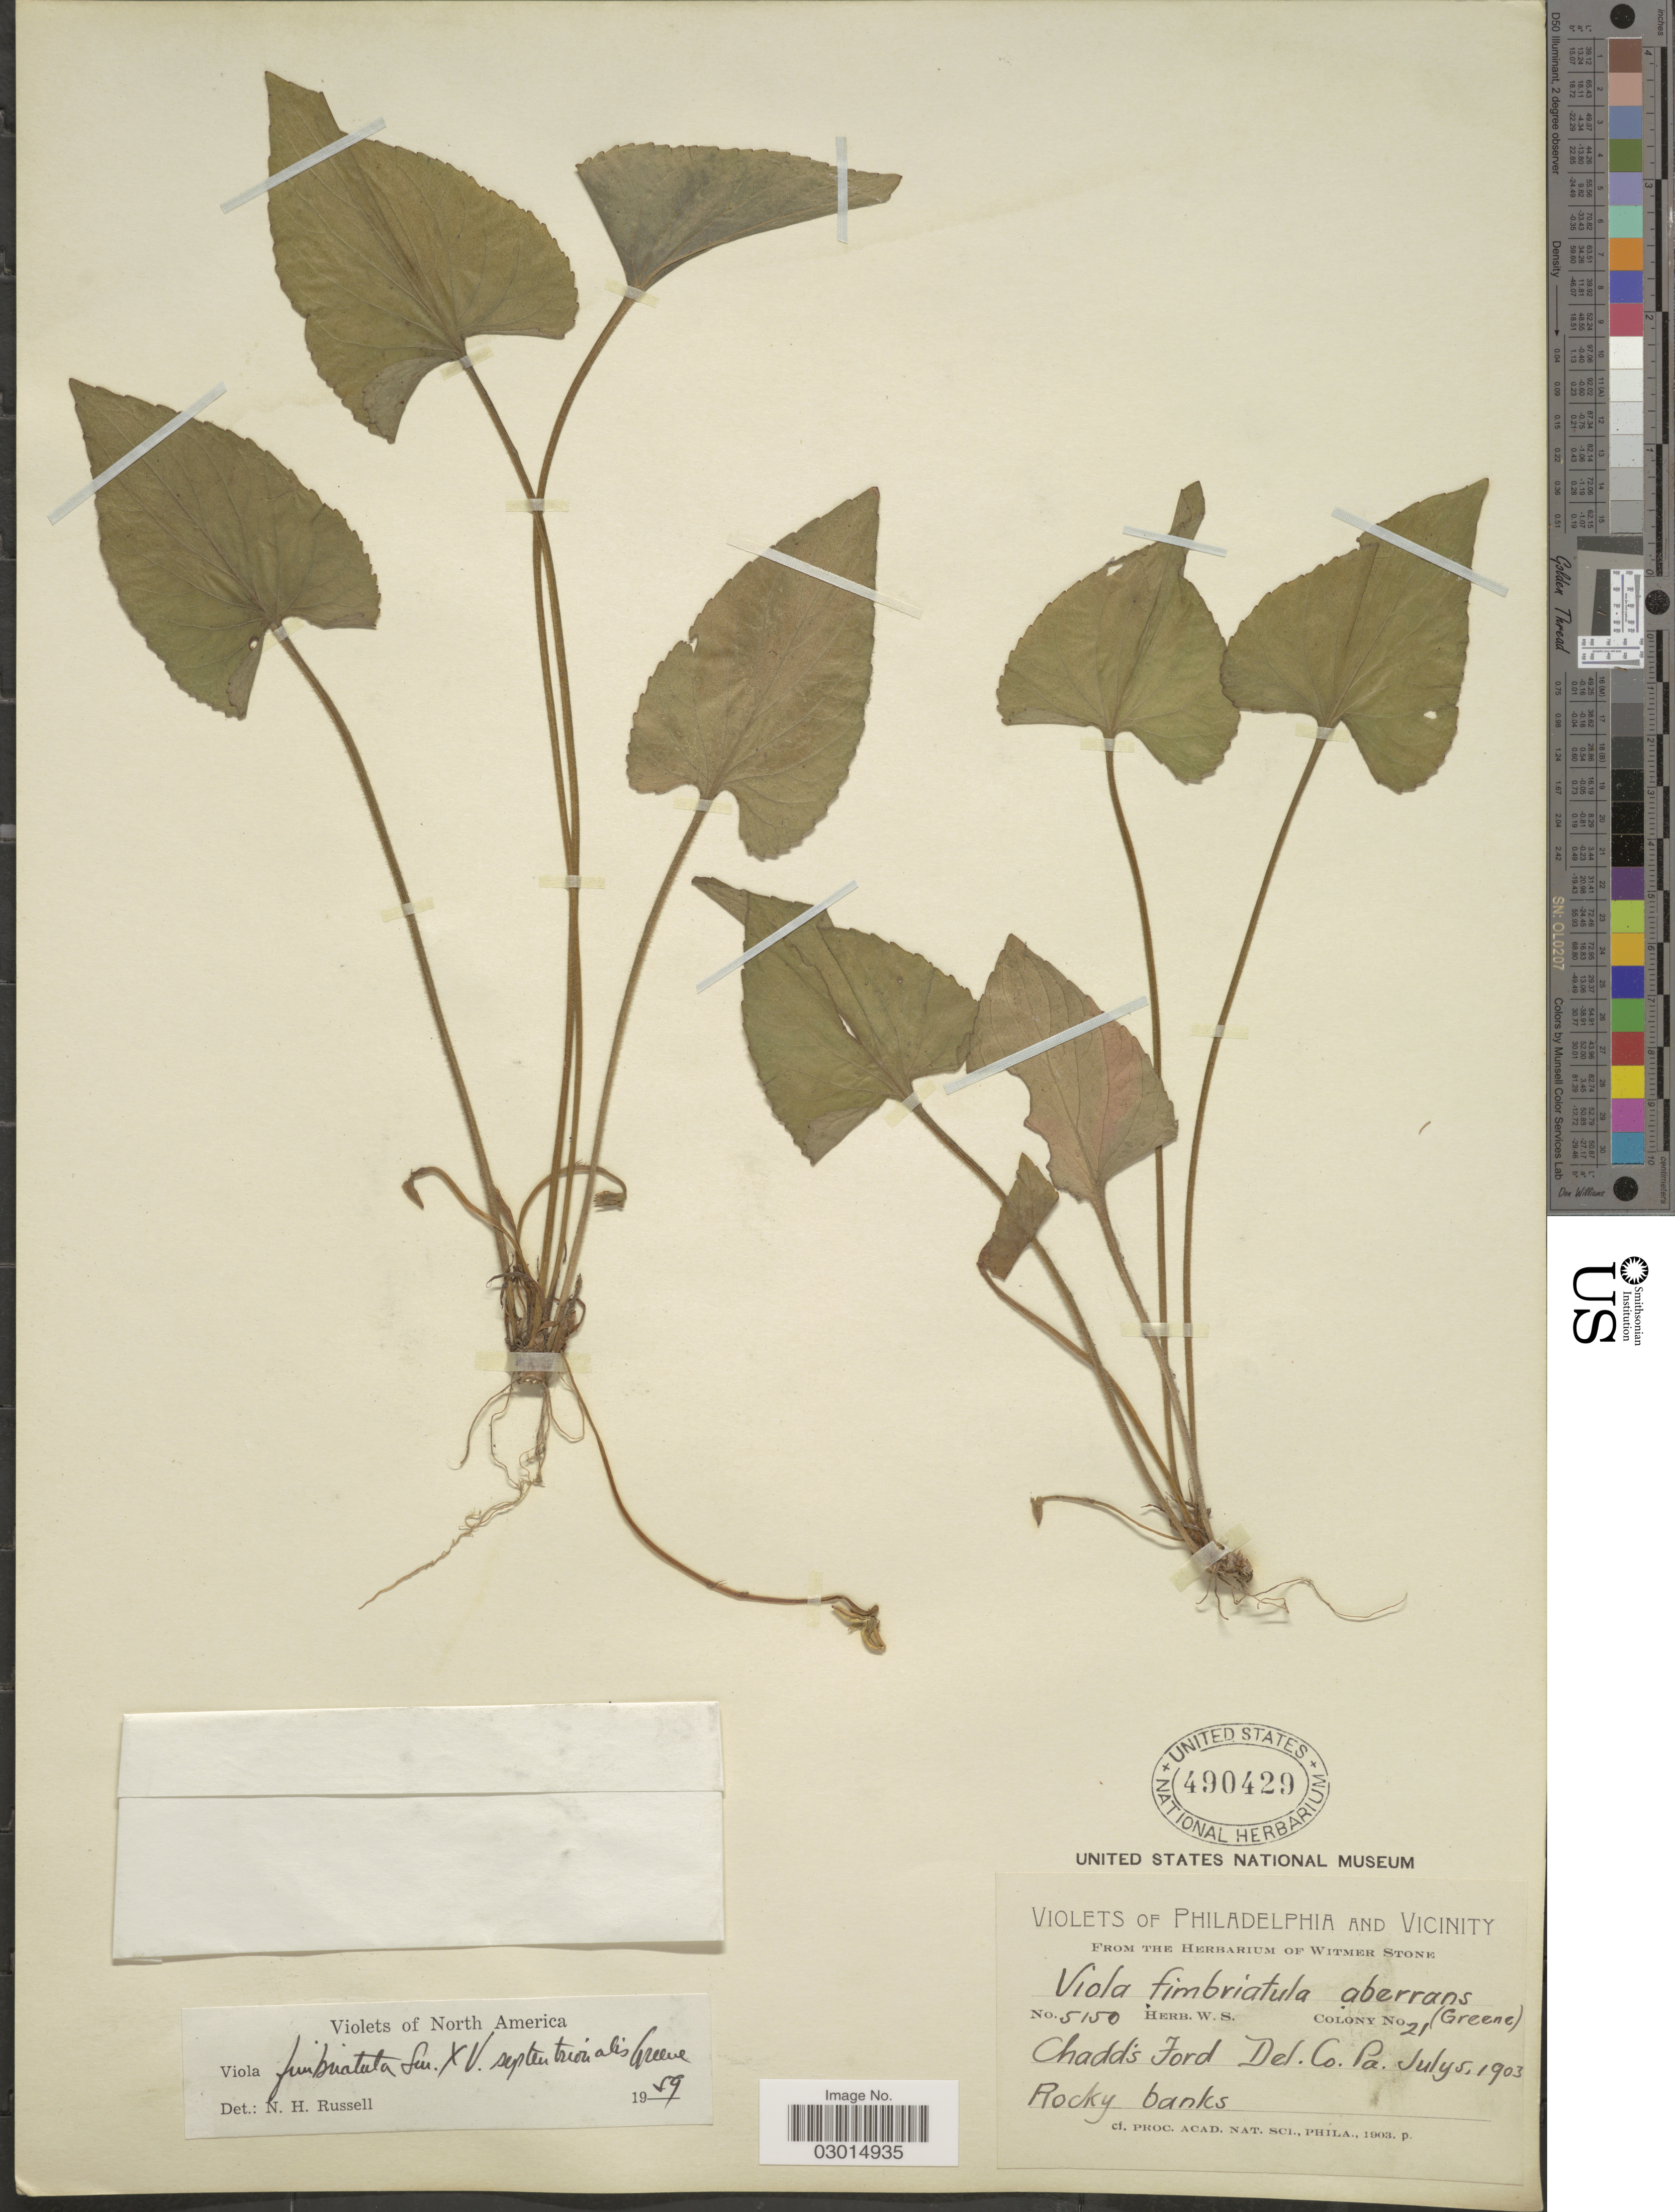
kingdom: Plantae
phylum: Tracheophyta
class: Magnoliopsida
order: Malpighiales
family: Violaceae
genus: Viola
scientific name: Viola fimbriatula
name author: Small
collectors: Ex herb Witmer Stone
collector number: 5150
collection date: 1903-07-05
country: United States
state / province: Pennsylvania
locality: Philadelphia and Vicinity. Chadd's Ford, Del. Co.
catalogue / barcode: US 490429